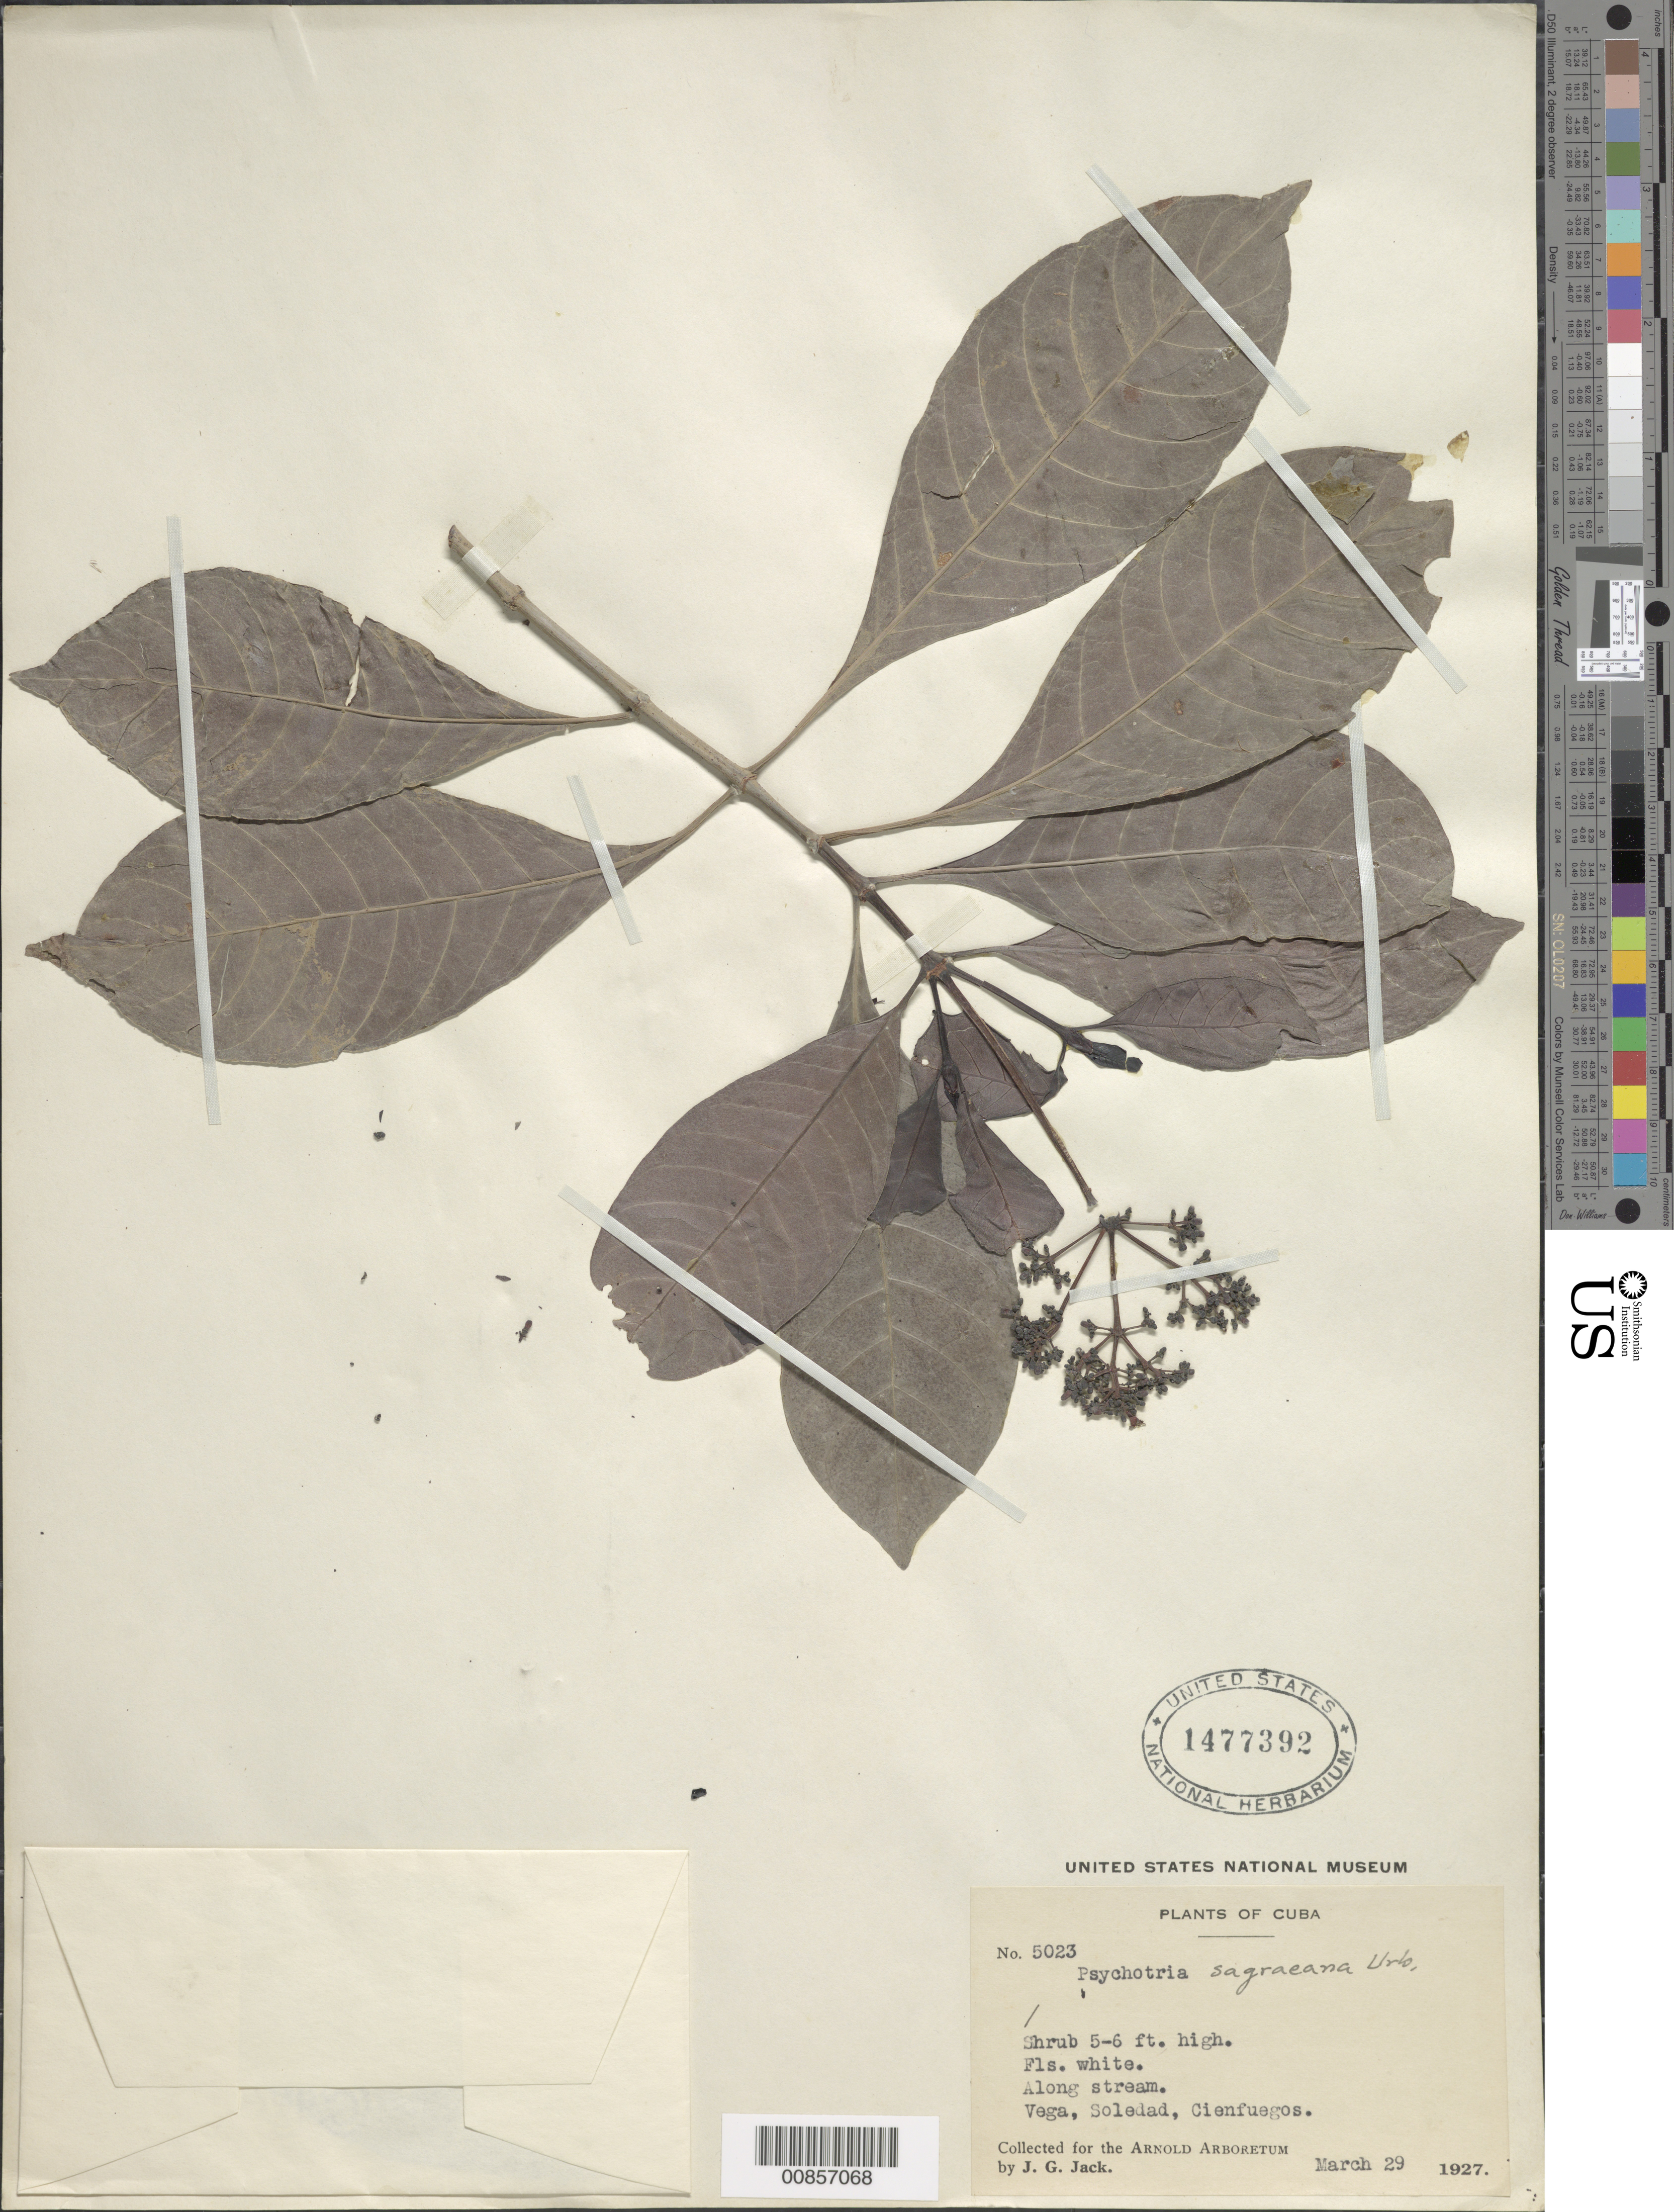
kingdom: Plantae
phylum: Tracheophyta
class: Magnoliopsida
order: Gentianales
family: Rubiaceae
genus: Psychotria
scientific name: Psychotria carthagenensis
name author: Jacq.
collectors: J. G. Jack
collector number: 5023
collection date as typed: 29 Mar 1927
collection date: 1927-03-29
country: Cuba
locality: Vega, Soledad, Cienfuegos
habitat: Along stream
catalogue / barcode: US 1477392